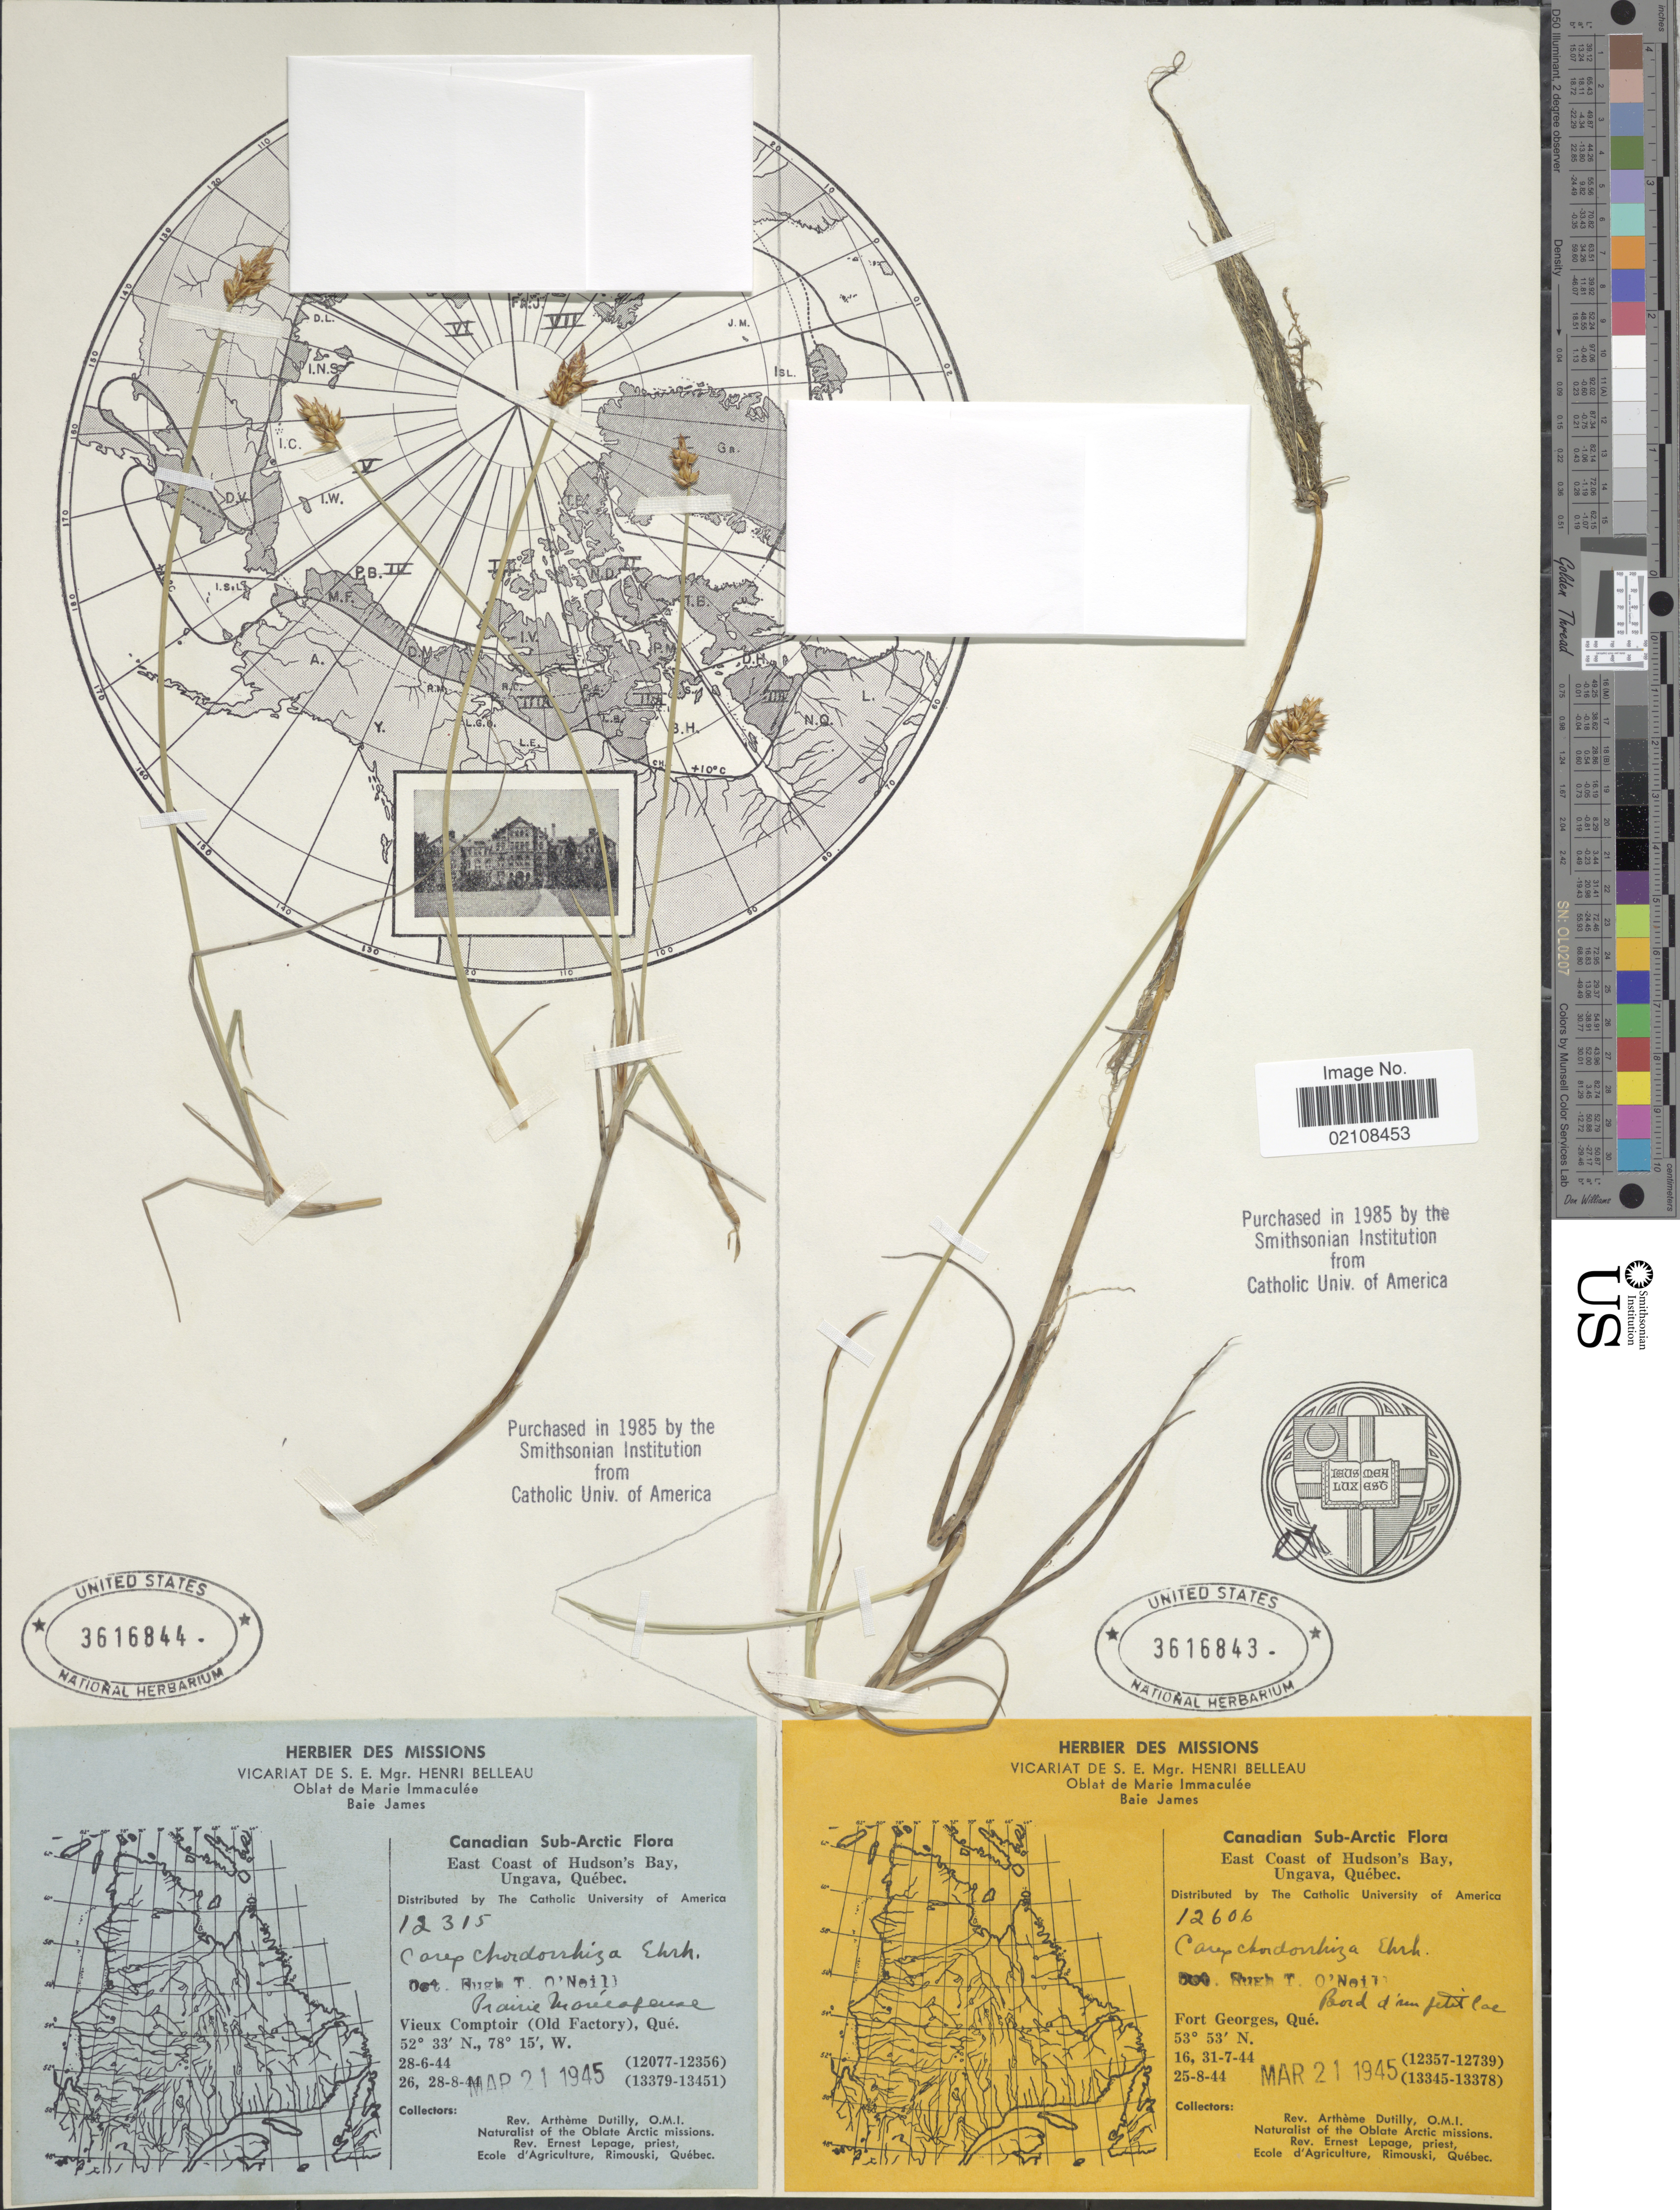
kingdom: Plantae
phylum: Tracheophyta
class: Liliopsida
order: Poales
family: Cyperaceae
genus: Carex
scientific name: Carex chordorrhiza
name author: L. f.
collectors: A. Dutilly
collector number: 12315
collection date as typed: Transcribed d/m/y: 28/6/44 to 28/8/44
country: Canada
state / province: Quebec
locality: East Coast of Hudson's Bay, Ungava. Prairie marecageuse. Vieux Comptoir (Old Factory)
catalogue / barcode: US 3616844-2